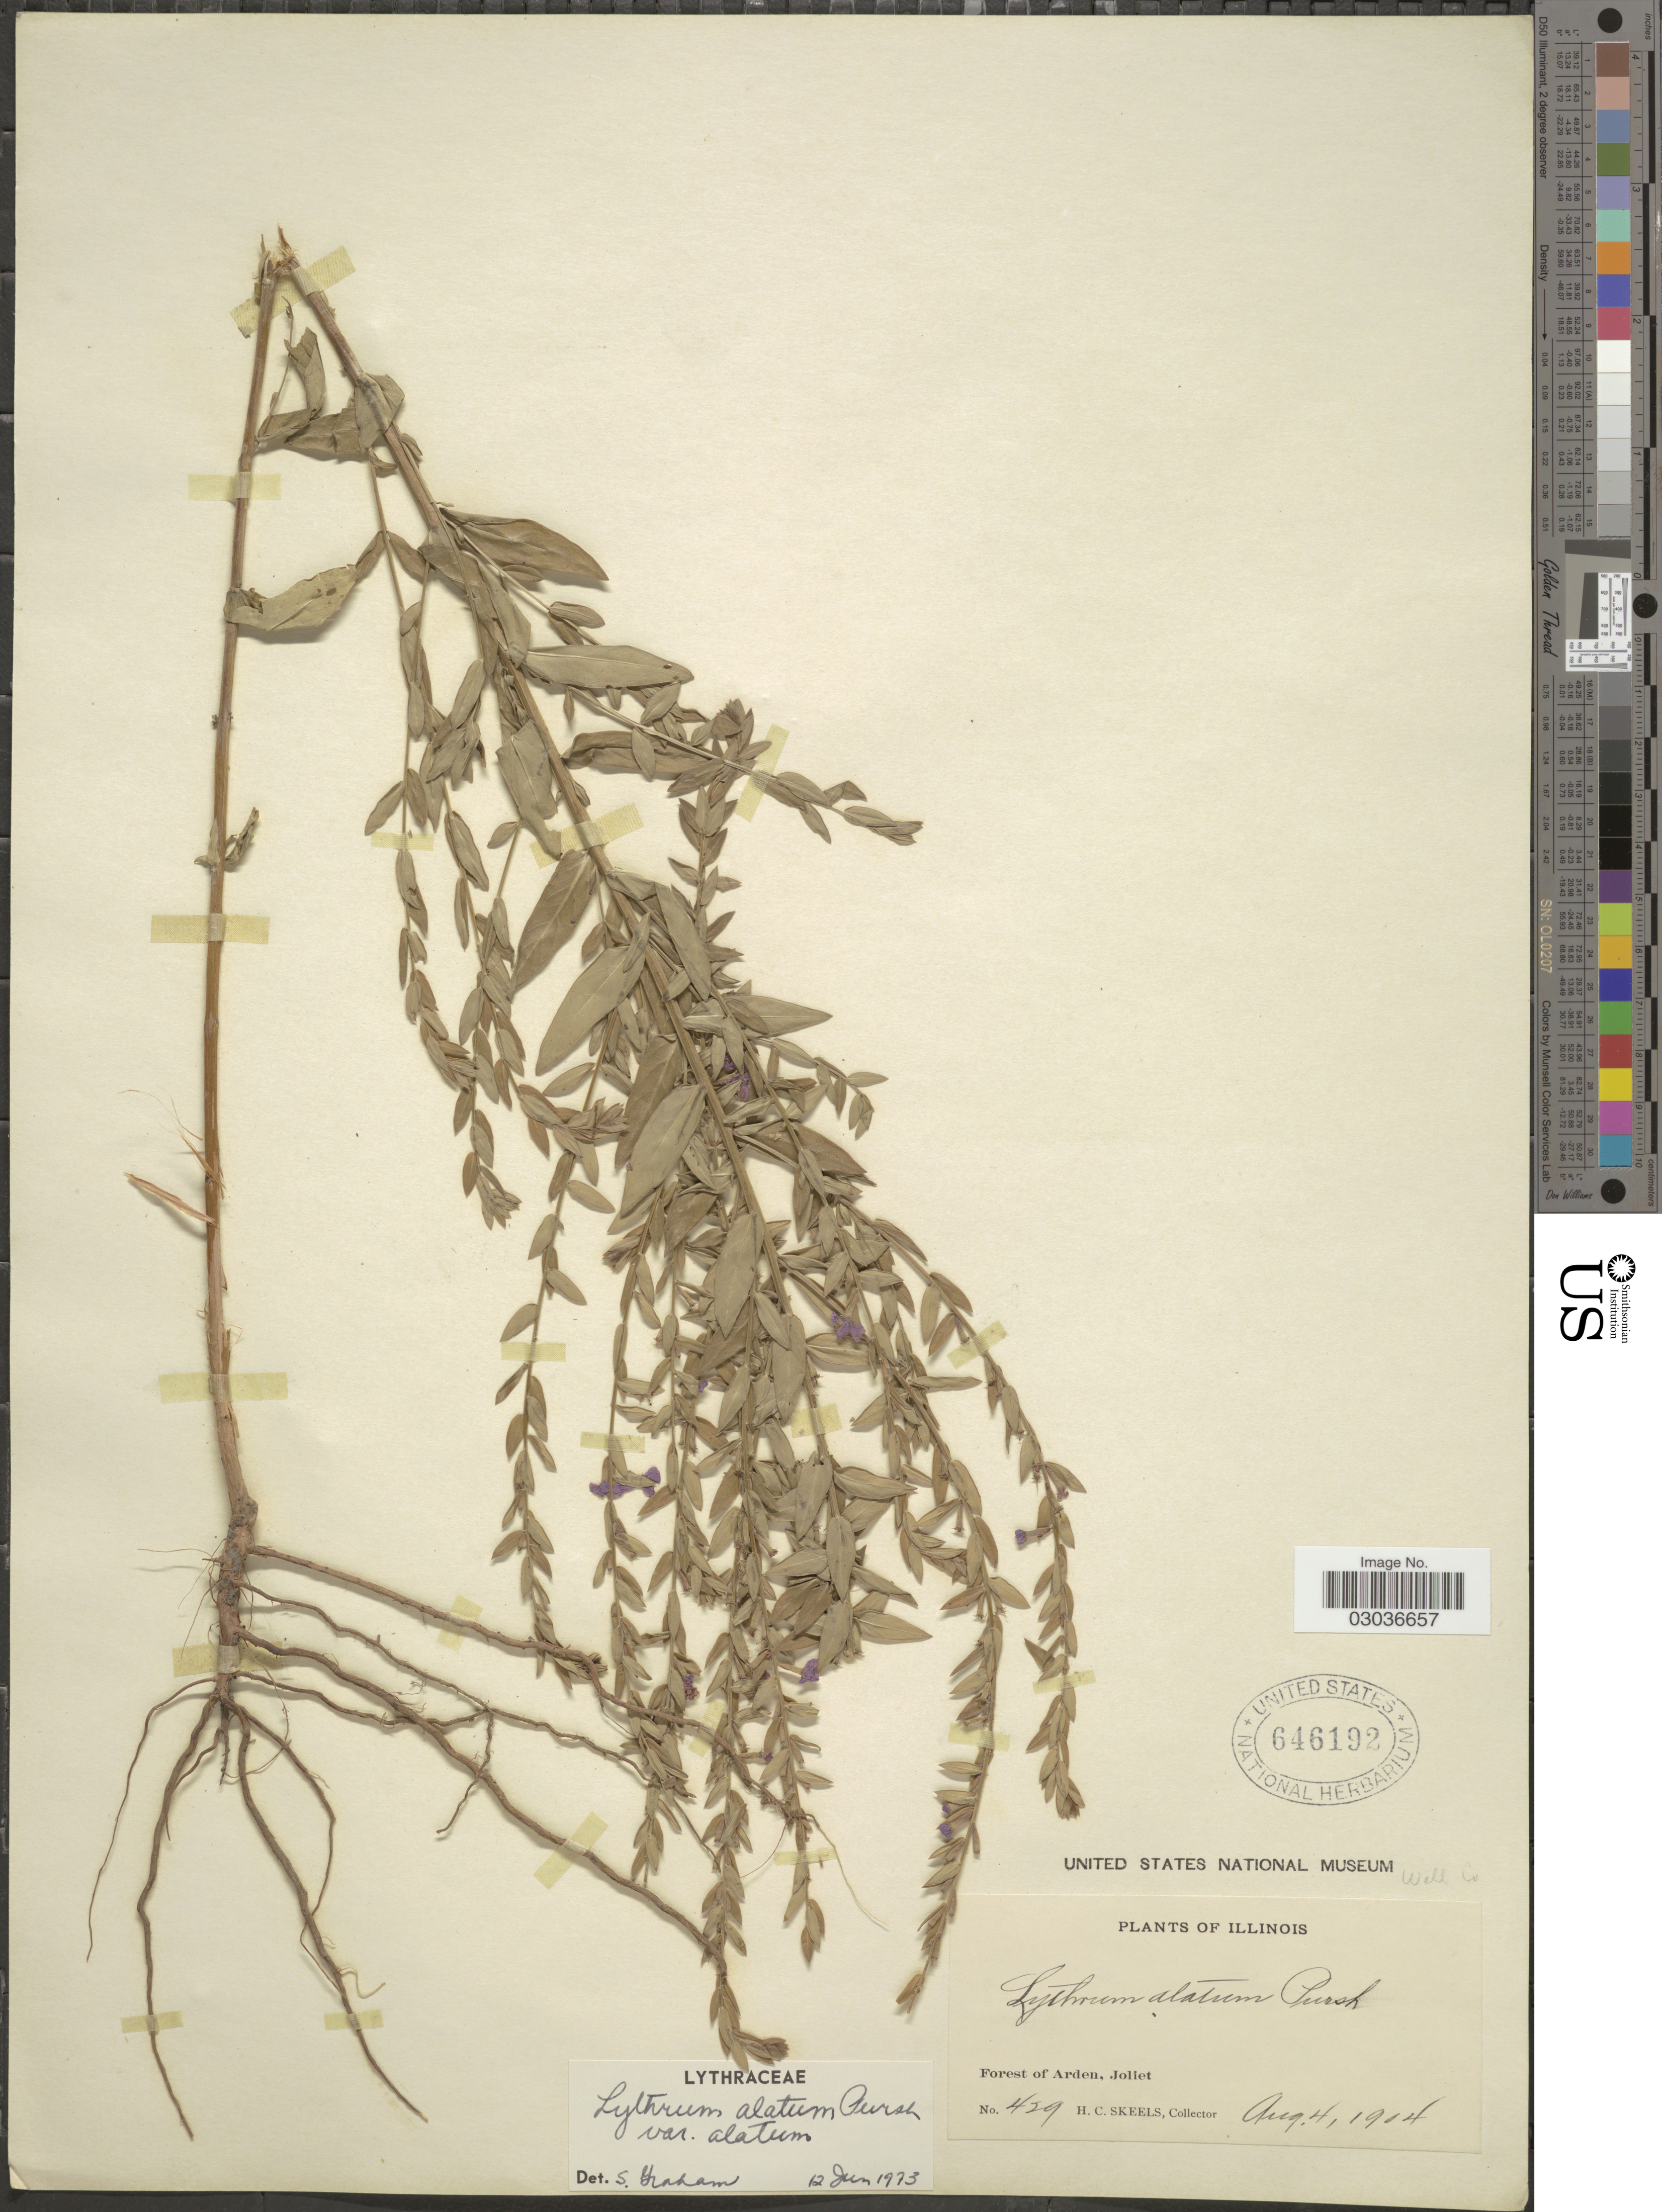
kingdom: Plantae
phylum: Tracheophyta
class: Magnoliopsida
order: Myrtales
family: Lythraceae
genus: Lythrum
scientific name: Lythrum alatum var. alatum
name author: Pursh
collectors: H. Skeels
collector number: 429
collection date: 1914-08-04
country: United States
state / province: Illinois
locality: Forest of Arden, Joliet.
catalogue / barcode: US 646192